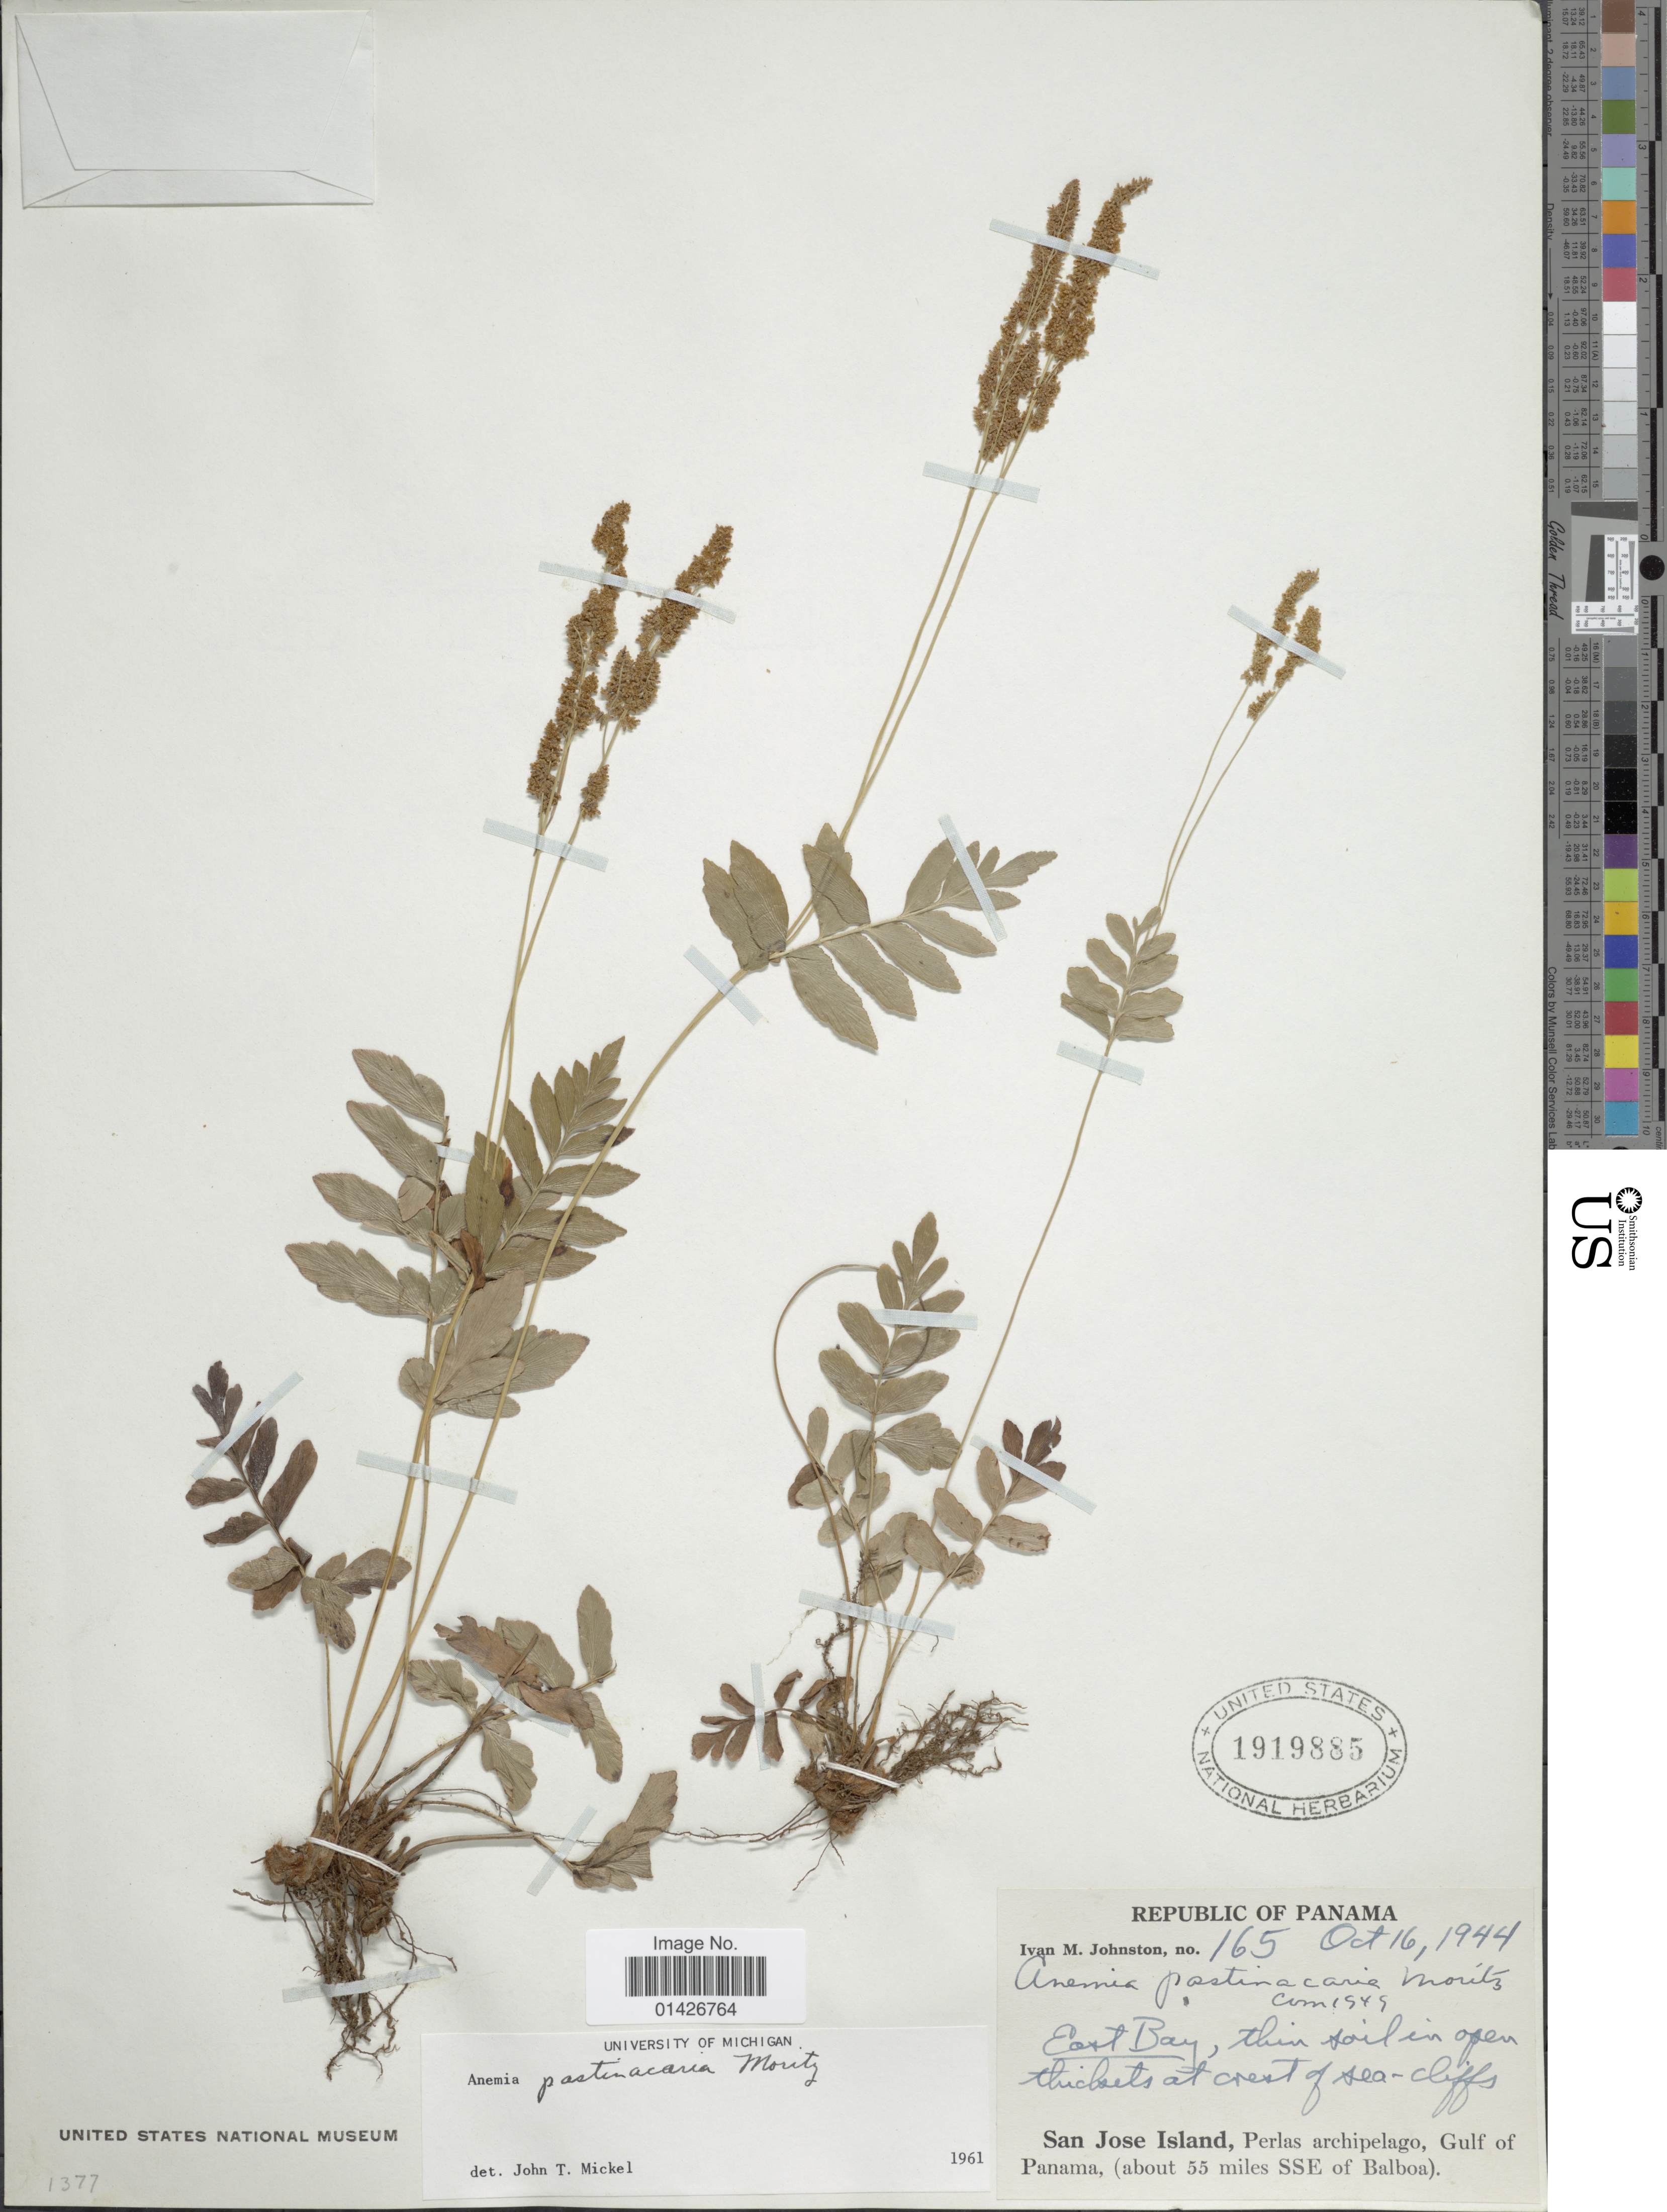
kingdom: Plantae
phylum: Tracheophyta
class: Polypodiopsida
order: Schizaeales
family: Anemiaceae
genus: Anemia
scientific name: Anemia pastinacaria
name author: Moritz ex Prantl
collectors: I.M. Johnston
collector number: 165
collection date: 1944-10-16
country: Panama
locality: San Jose Island, perlas archipelago, Gulf of Panama, (about 55 miles SSE of Balboa0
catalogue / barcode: US 1919885